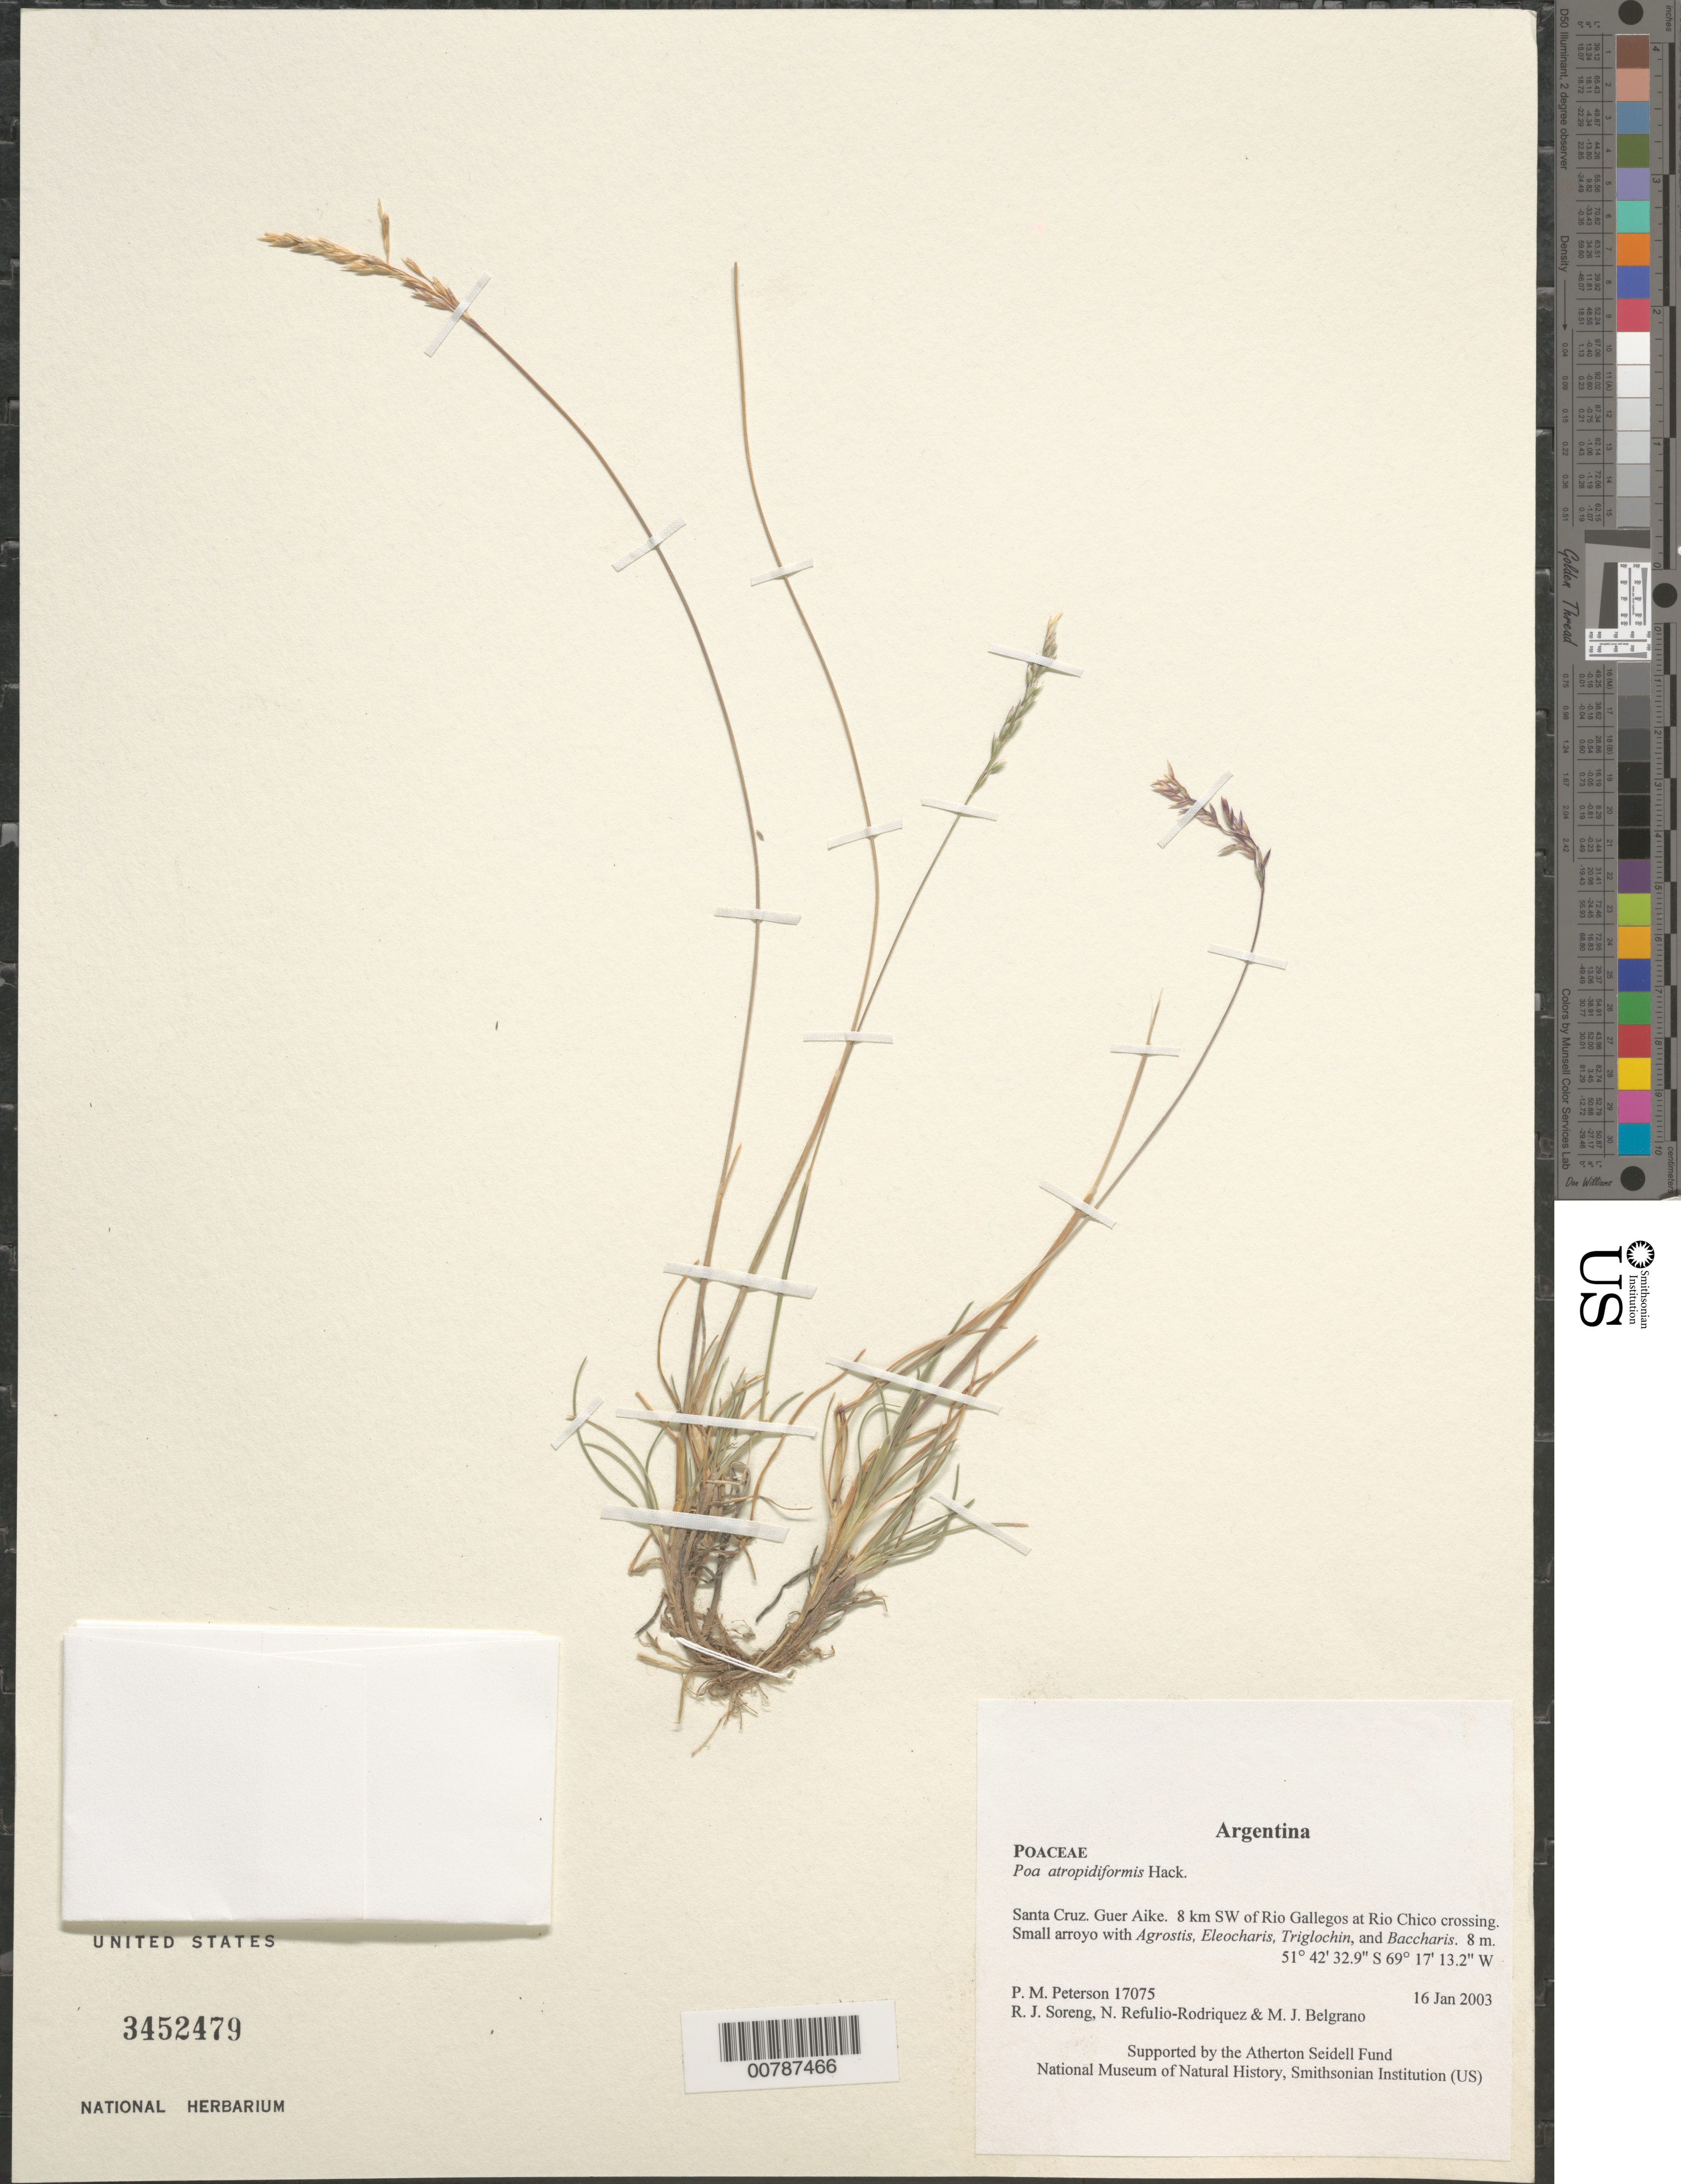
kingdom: Plantae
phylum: Tracheophyta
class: Liliopsida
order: Poales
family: Poaceae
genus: Poa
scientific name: Poa atropidiformis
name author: Hack.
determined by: Soreng, Robert J., Research Associate (BOT), Smithsonian Institution - National Museum of Natural History (UNITED STATES)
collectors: P. M. Peterson, R. J. Soreng, N. Refulio-Rodríguez & M. Belgrano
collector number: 17075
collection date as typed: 16 Jan 2003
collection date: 2003-01-16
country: Argentina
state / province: Santa Cruz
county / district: Guer Aike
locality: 8 km SW of Rio Gallegos at Rio Chico crossing. Small arroyo with Agrostis, Eleocharis, Triglochin, and Baccharis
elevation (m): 8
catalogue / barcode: US 3452479